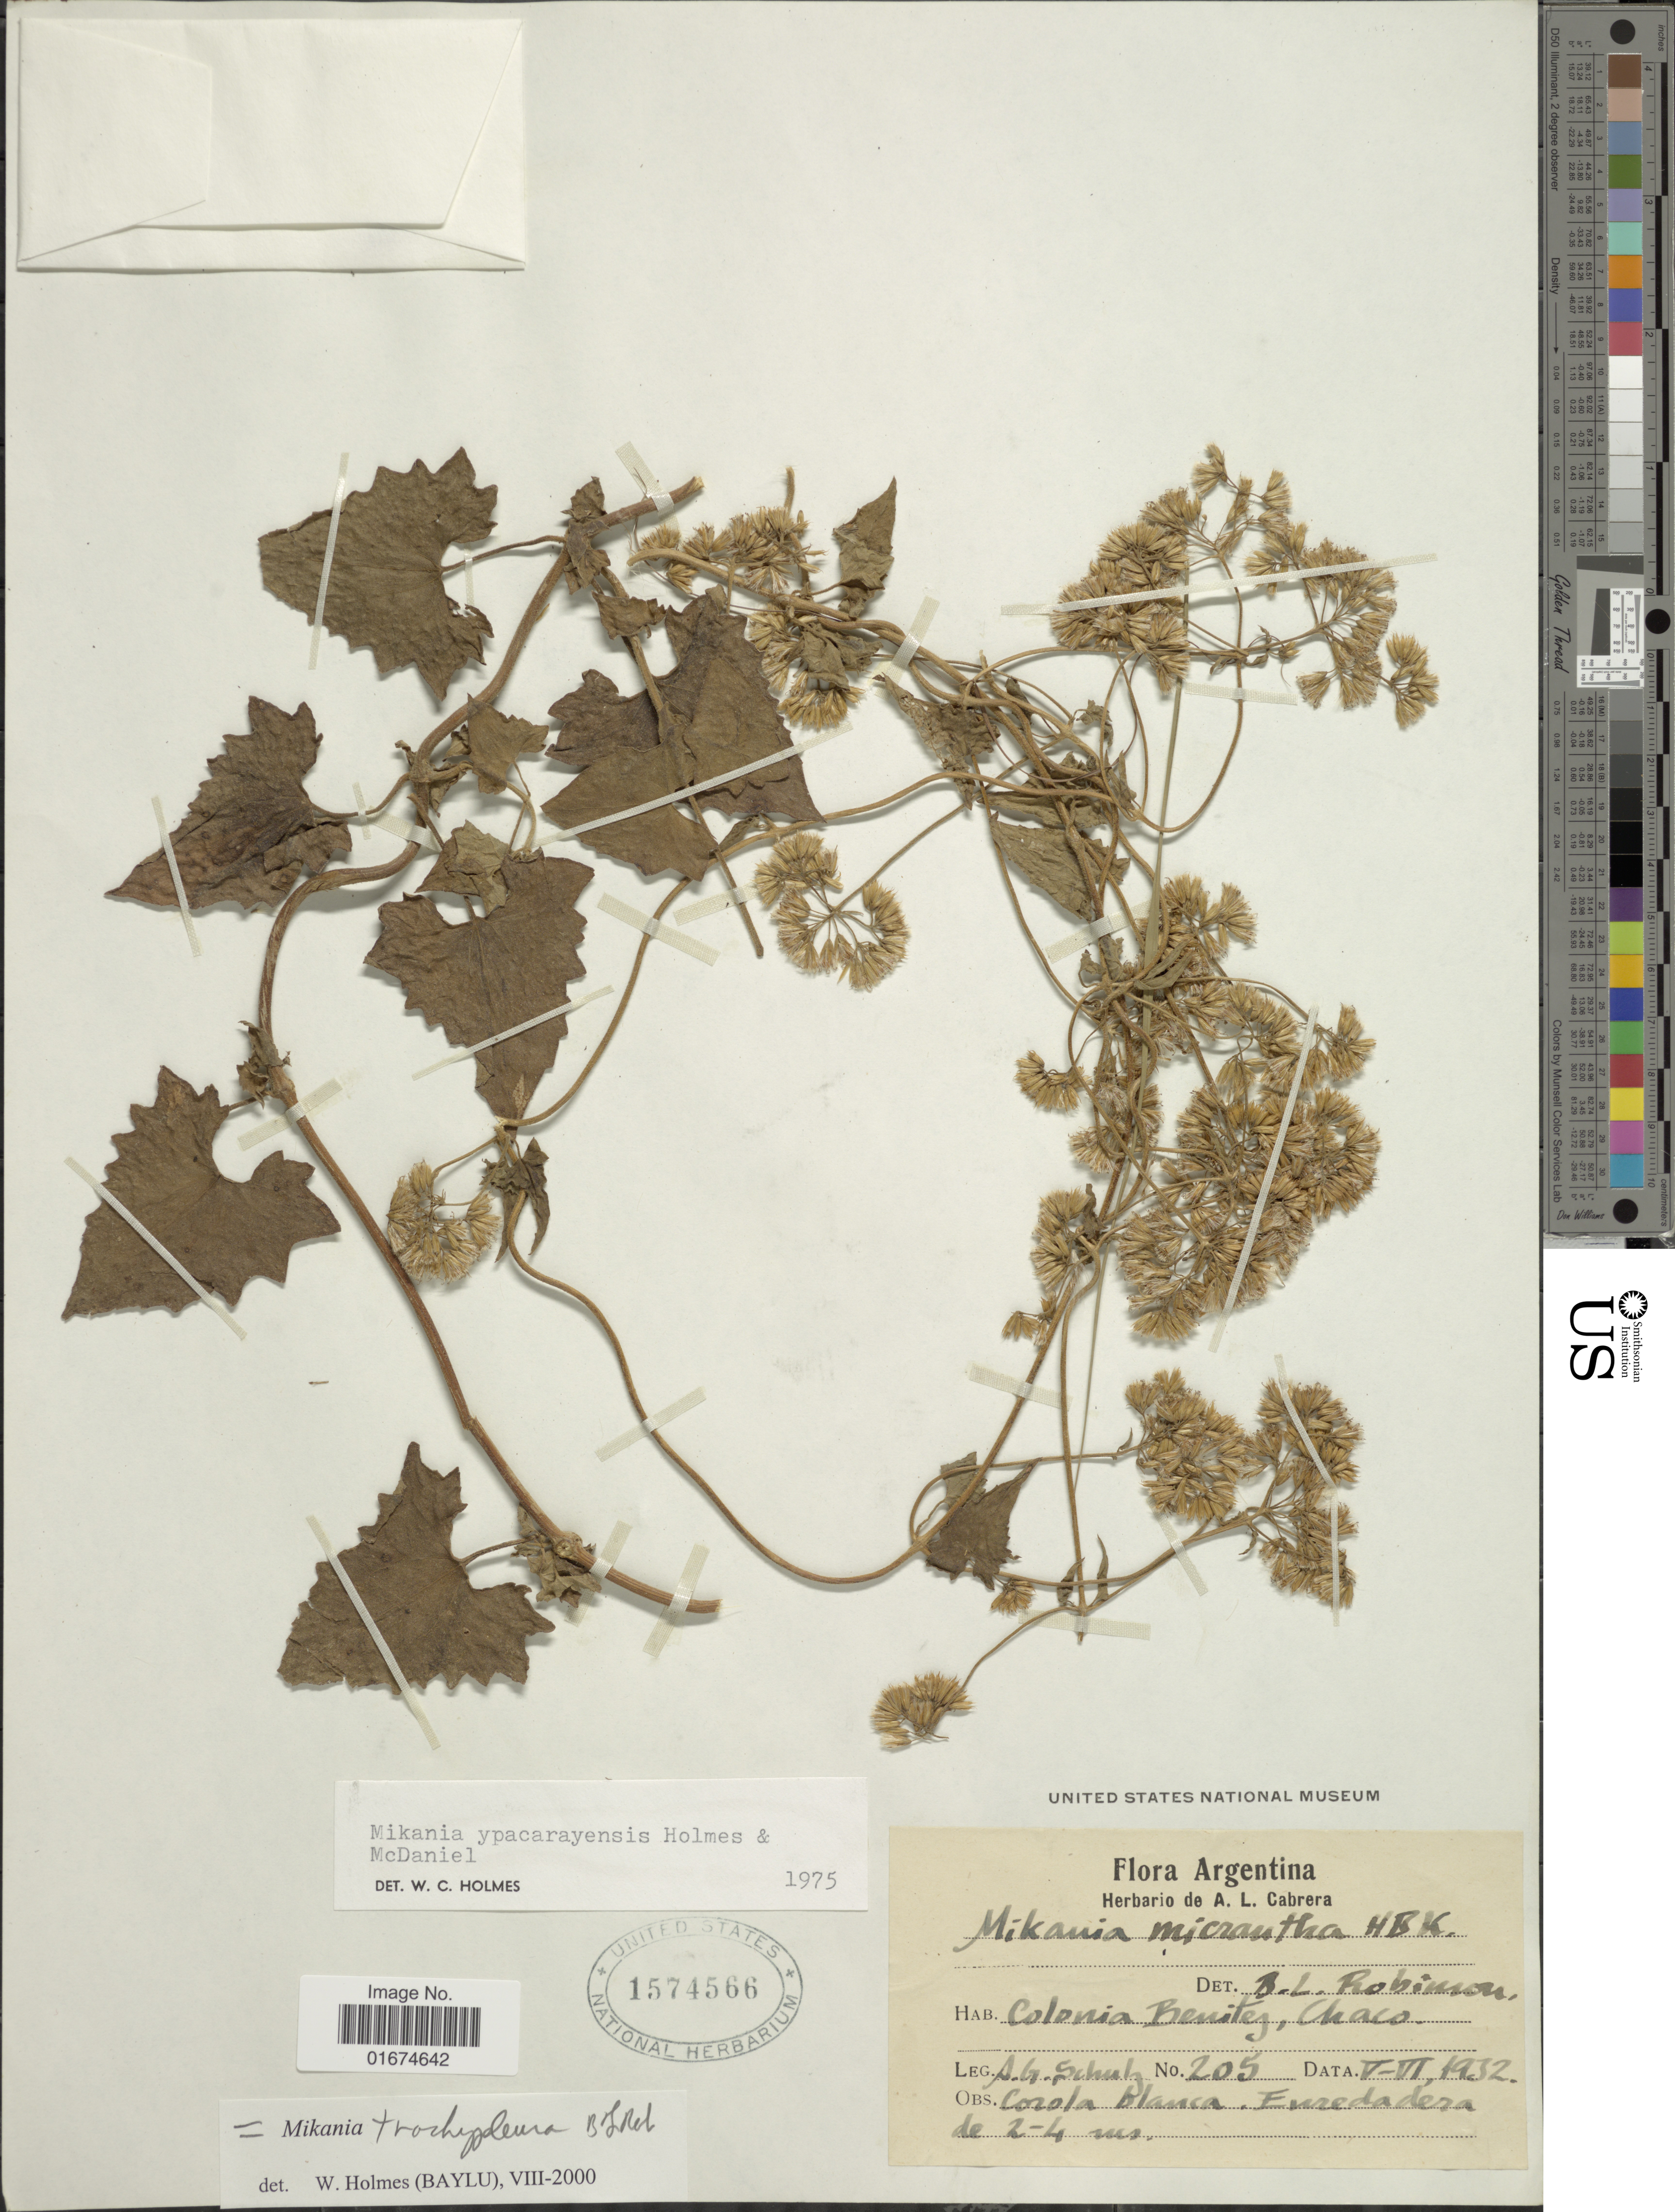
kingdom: Plantae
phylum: Tracheophyta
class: Magnoliopsida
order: Asterales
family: Asteraceae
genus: Mikania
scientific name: Mikania trachypleura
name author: B.L. Rob.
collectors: A. G. Schulz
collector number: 205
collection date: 1932-05/1932-06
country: Argentina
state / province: Chaco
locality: Colonia Benitej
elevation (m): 2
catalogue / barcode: US 1574566